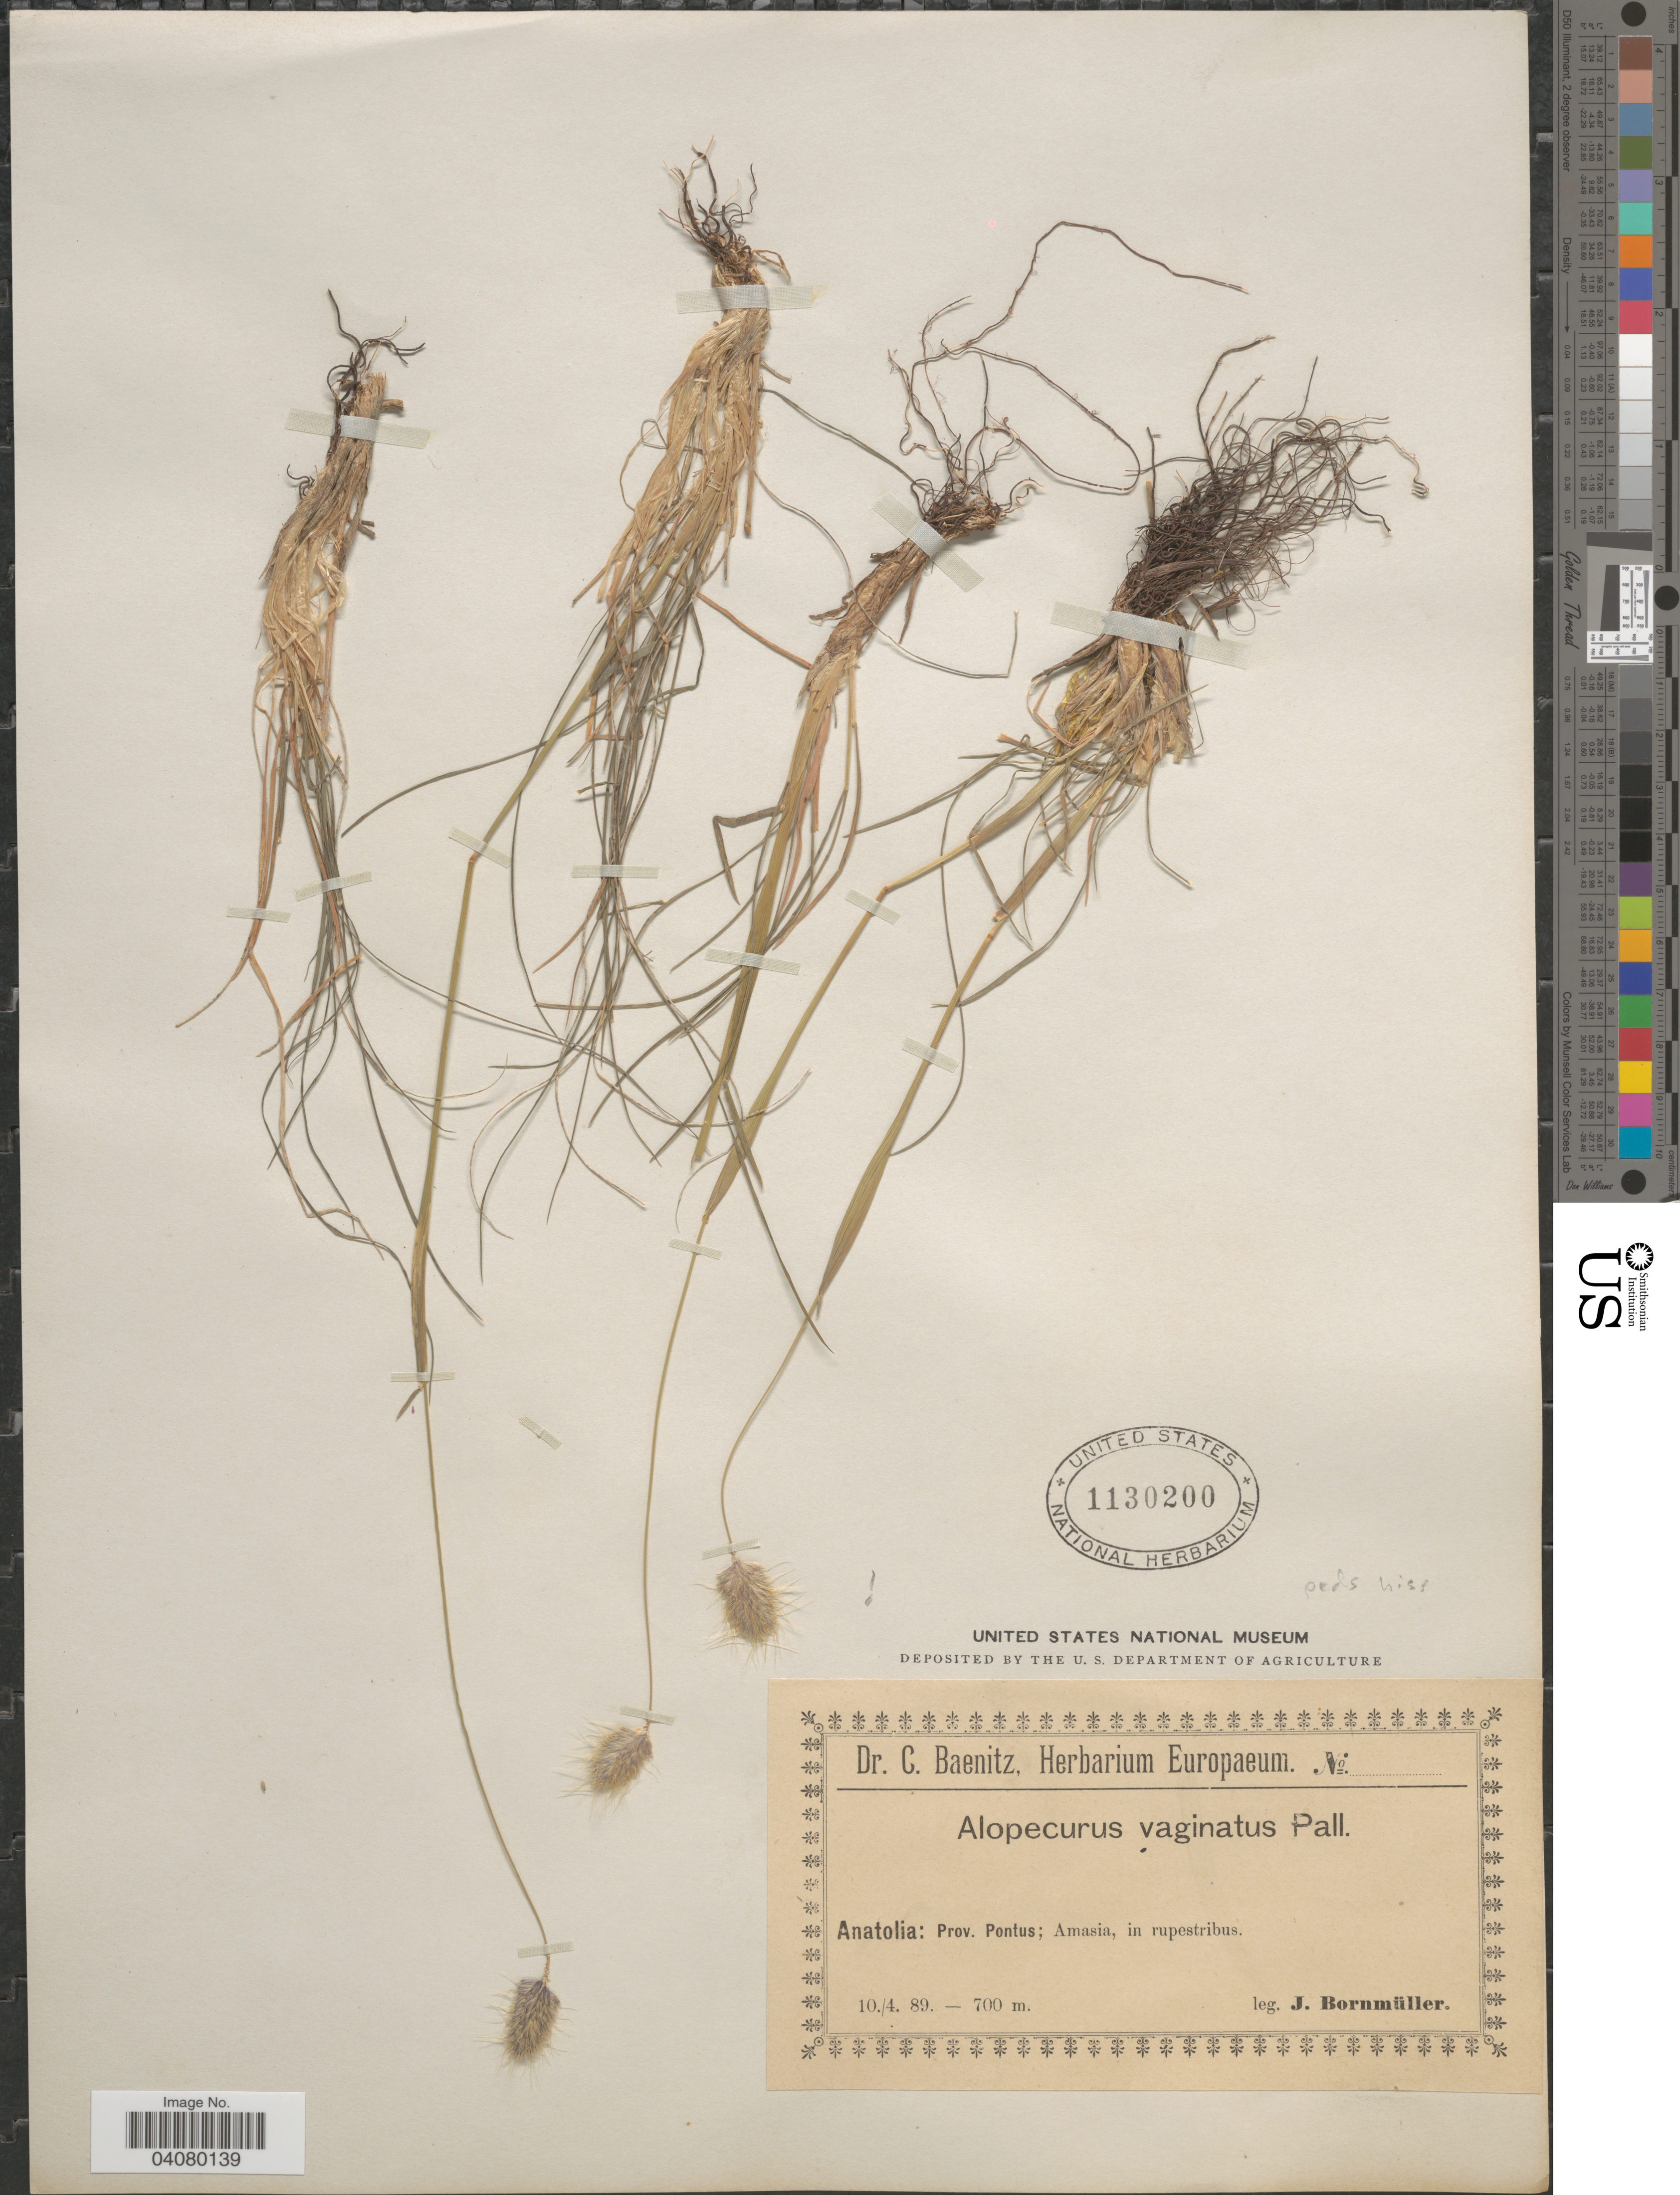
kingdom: Plantae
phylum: Tracheophyta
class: Liliopsida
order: Poales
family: Poaceae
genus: Alopecurus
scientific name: Alopecurus vaginatus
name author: (Willd.) Pall. ex Kunth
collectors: J. Bornmüller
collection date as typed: Transcribed d/m/y: 10/4/89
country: Turkey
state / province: Amasya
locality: Anatolia: Prov. Pontus; Amasia, in rupestribus.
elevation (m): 700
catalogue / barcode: US 1130200